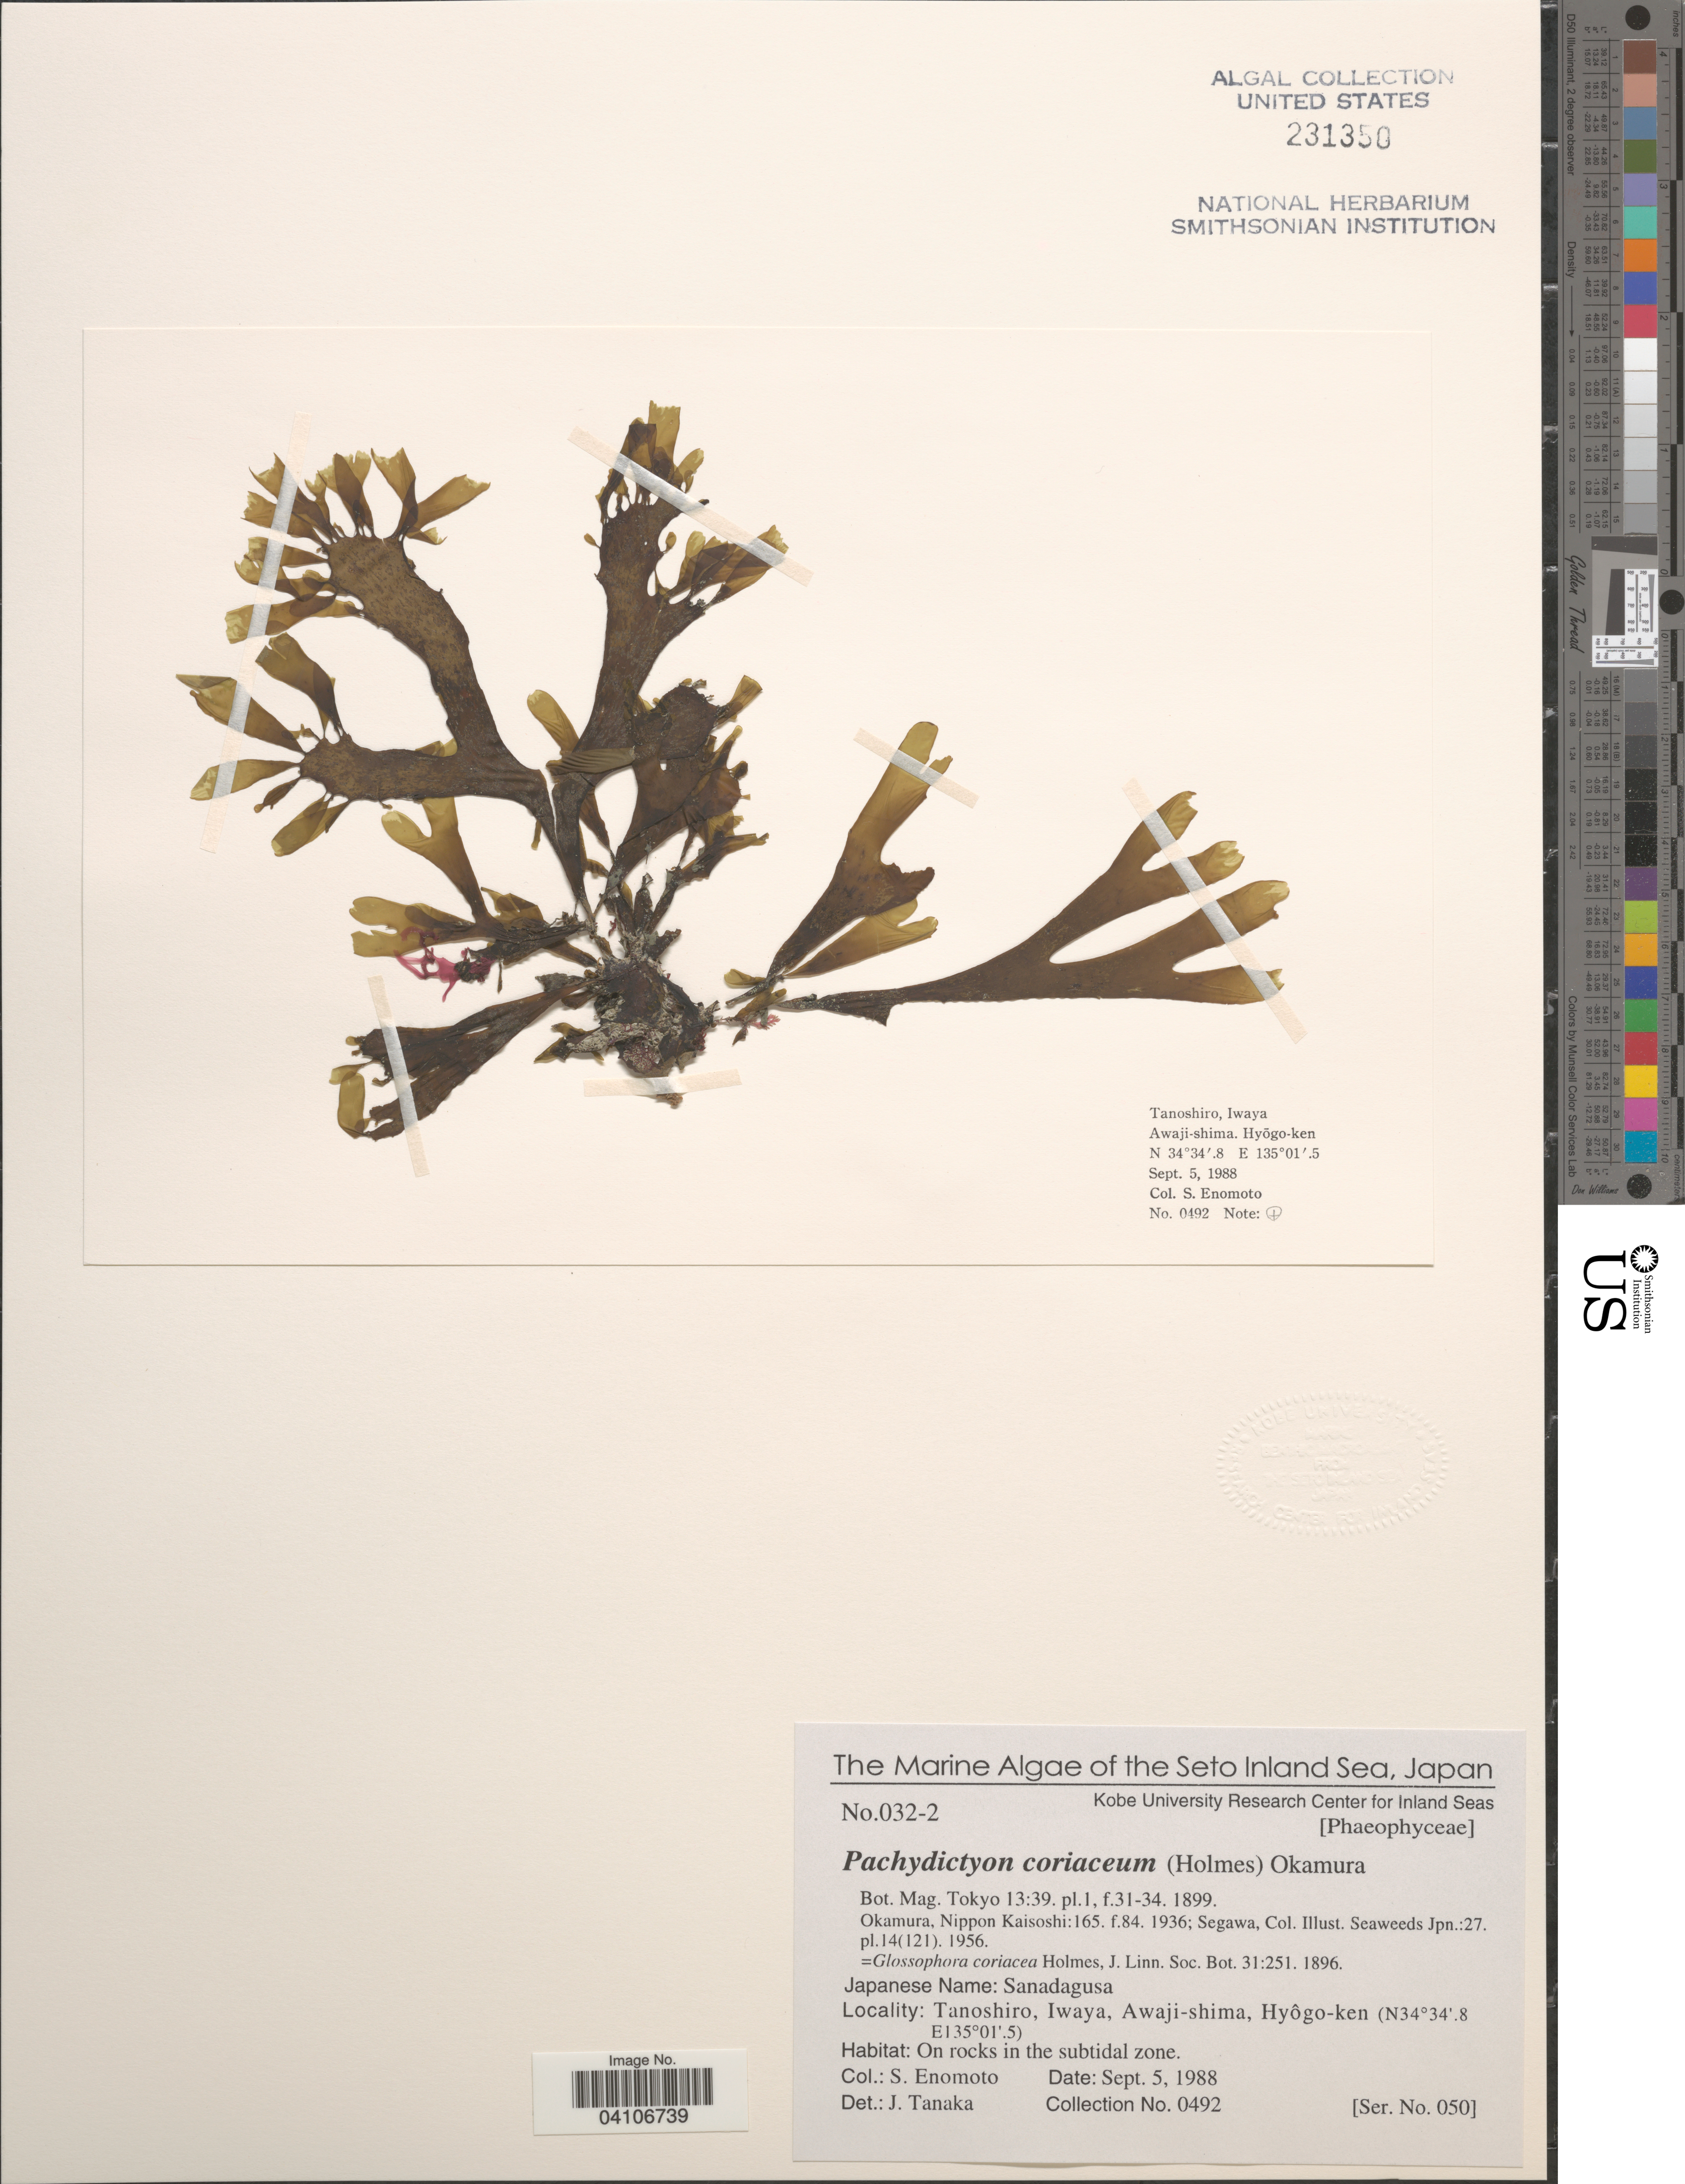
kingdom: Chromista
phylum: Ochrophyta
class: Phaeophyceae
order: Dictyotales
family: Dictyotaceae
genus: Pachydictyon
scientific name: Pachydictyon coriaceum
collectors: S. Enomoto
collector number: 0492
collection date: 1988-09-05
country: Japan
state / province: Hyogo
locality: The Seto Inland Sea. Tanoshiro, Iwaya, Awaji-shima, Hyôgo-ken. On rocks in the subtidal zone.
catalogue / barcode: US 231350